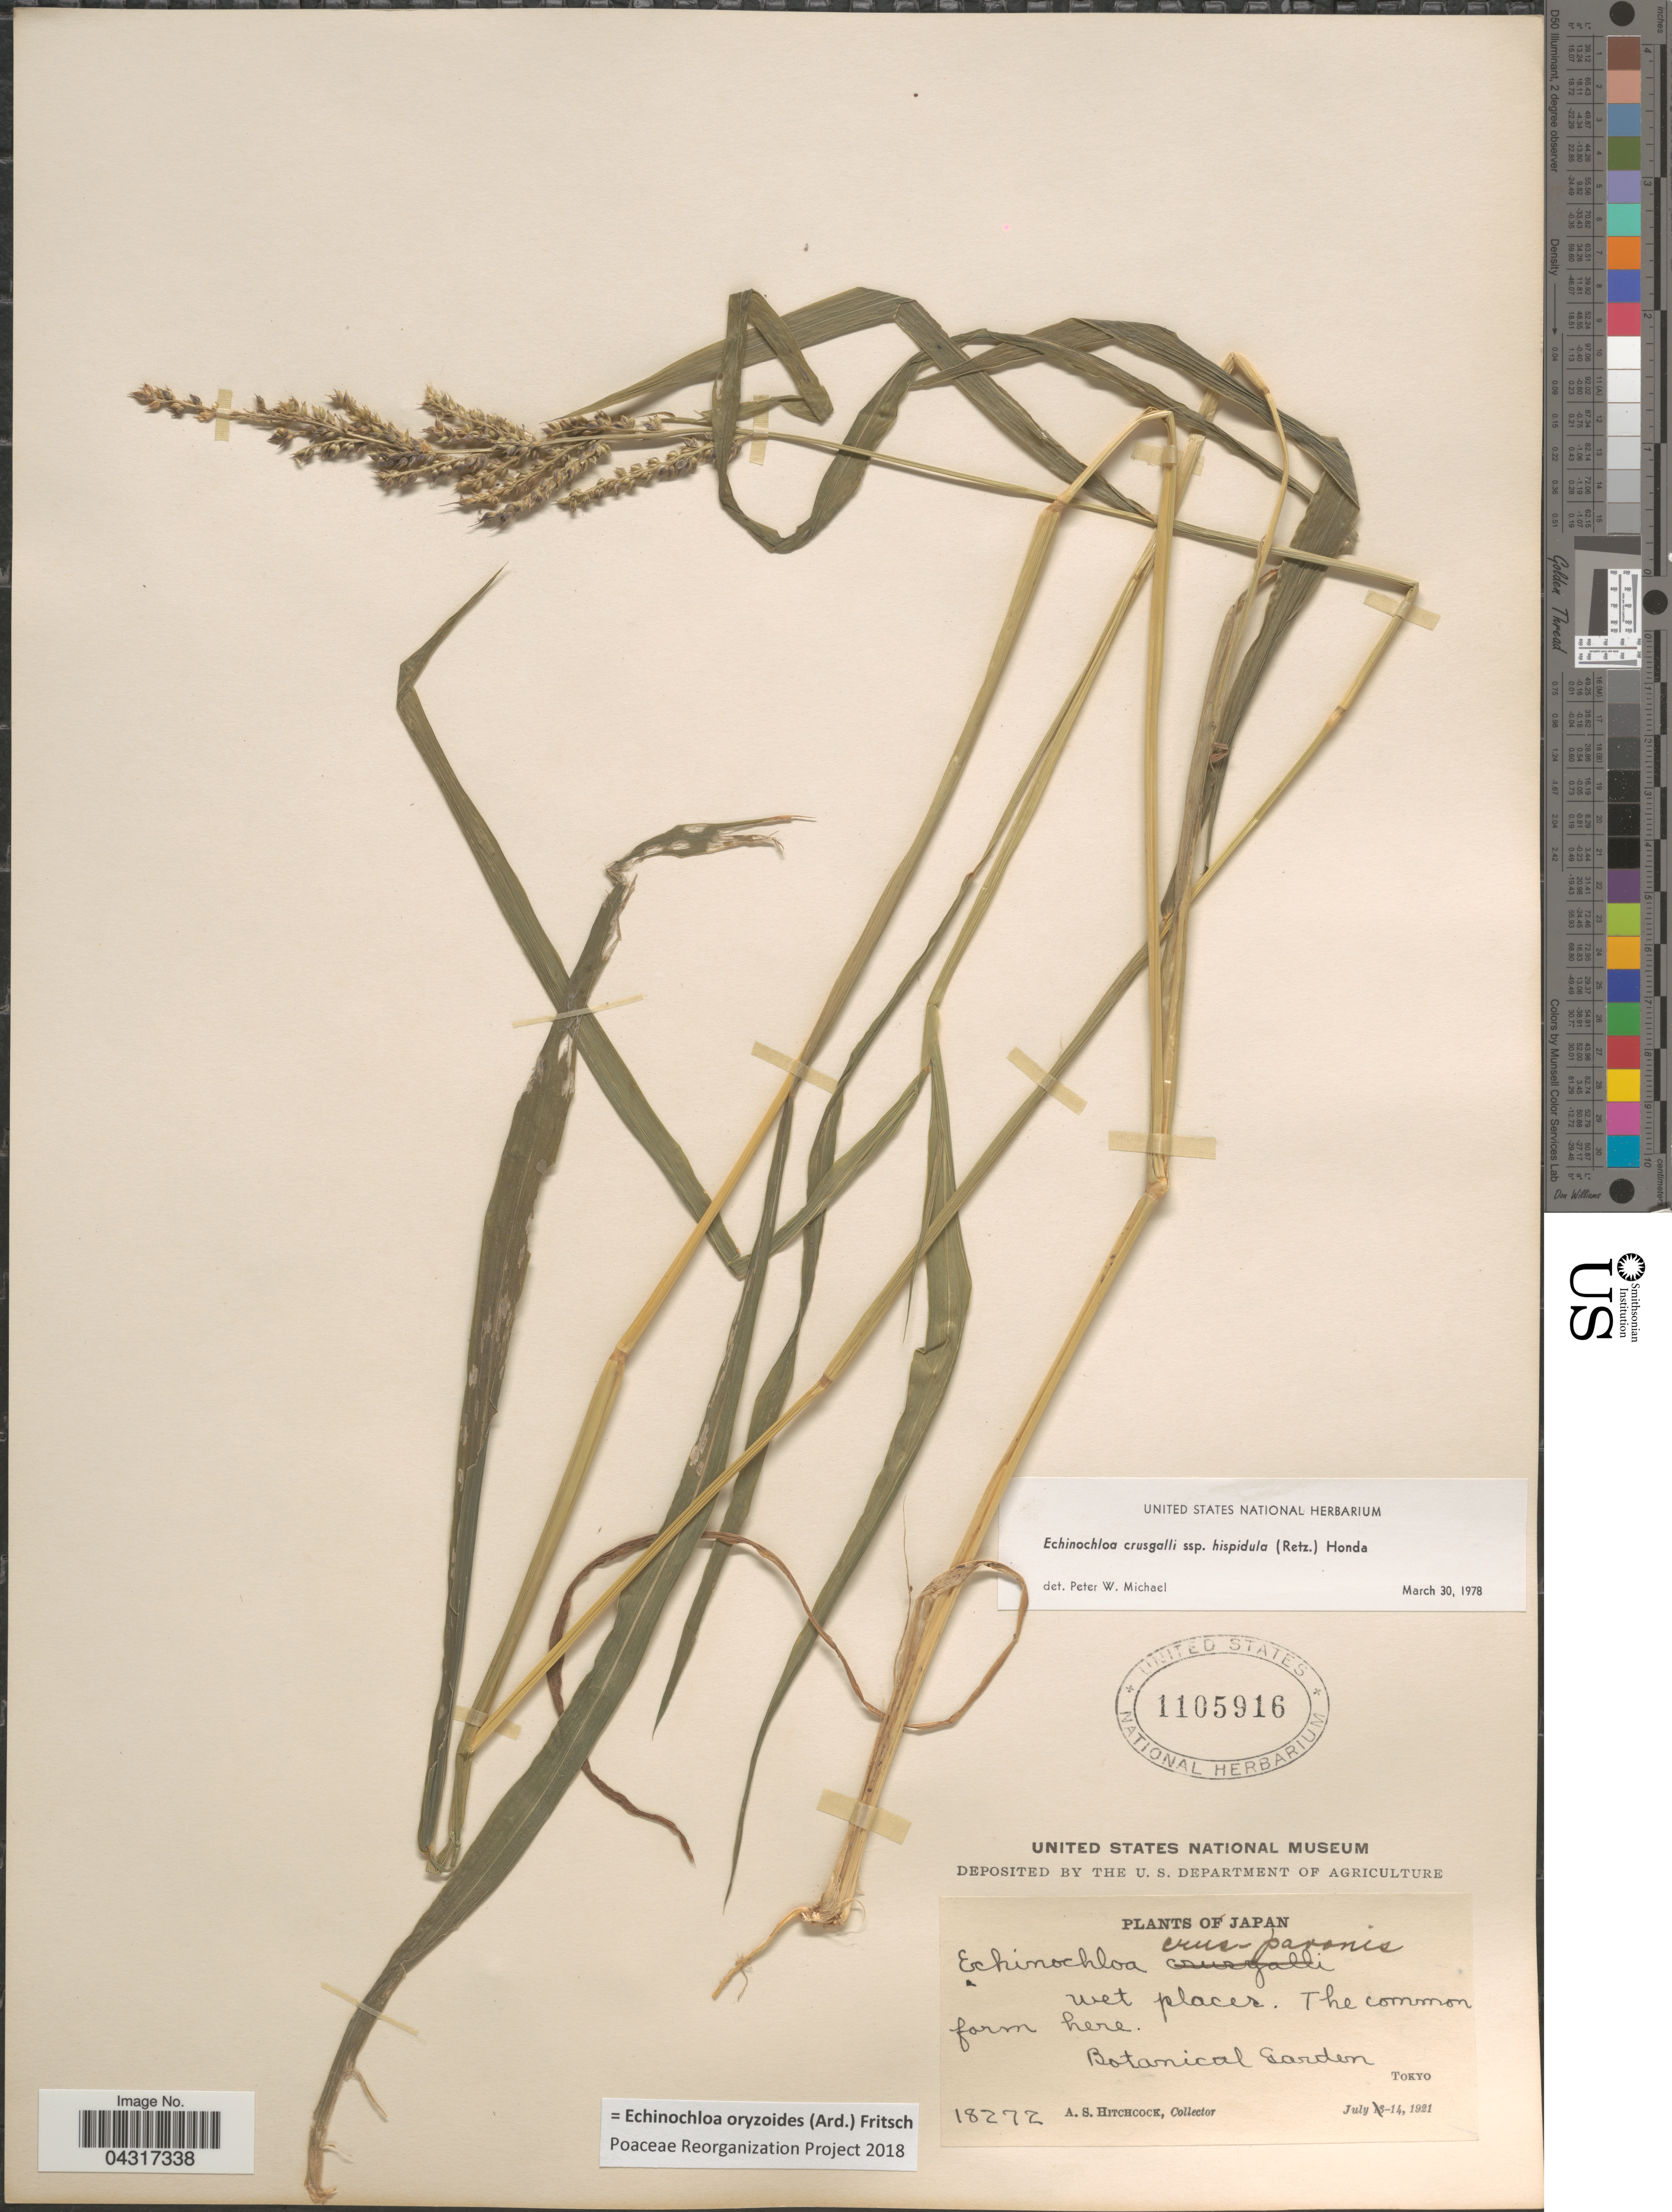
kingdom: Plantae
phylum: Tracheophyta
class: Liliopsida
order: Poales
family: Poaceae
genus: Echinochloa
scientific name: Echinochloa oryzoides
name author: (Ard.) Fritsch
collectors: A. S. Hitchcock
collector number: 18272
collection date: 1921-07-14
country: Japan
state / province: Tokyo, Federal City of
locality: Wet places. The common form here. Botanical Garden.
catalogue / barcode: US 1105916